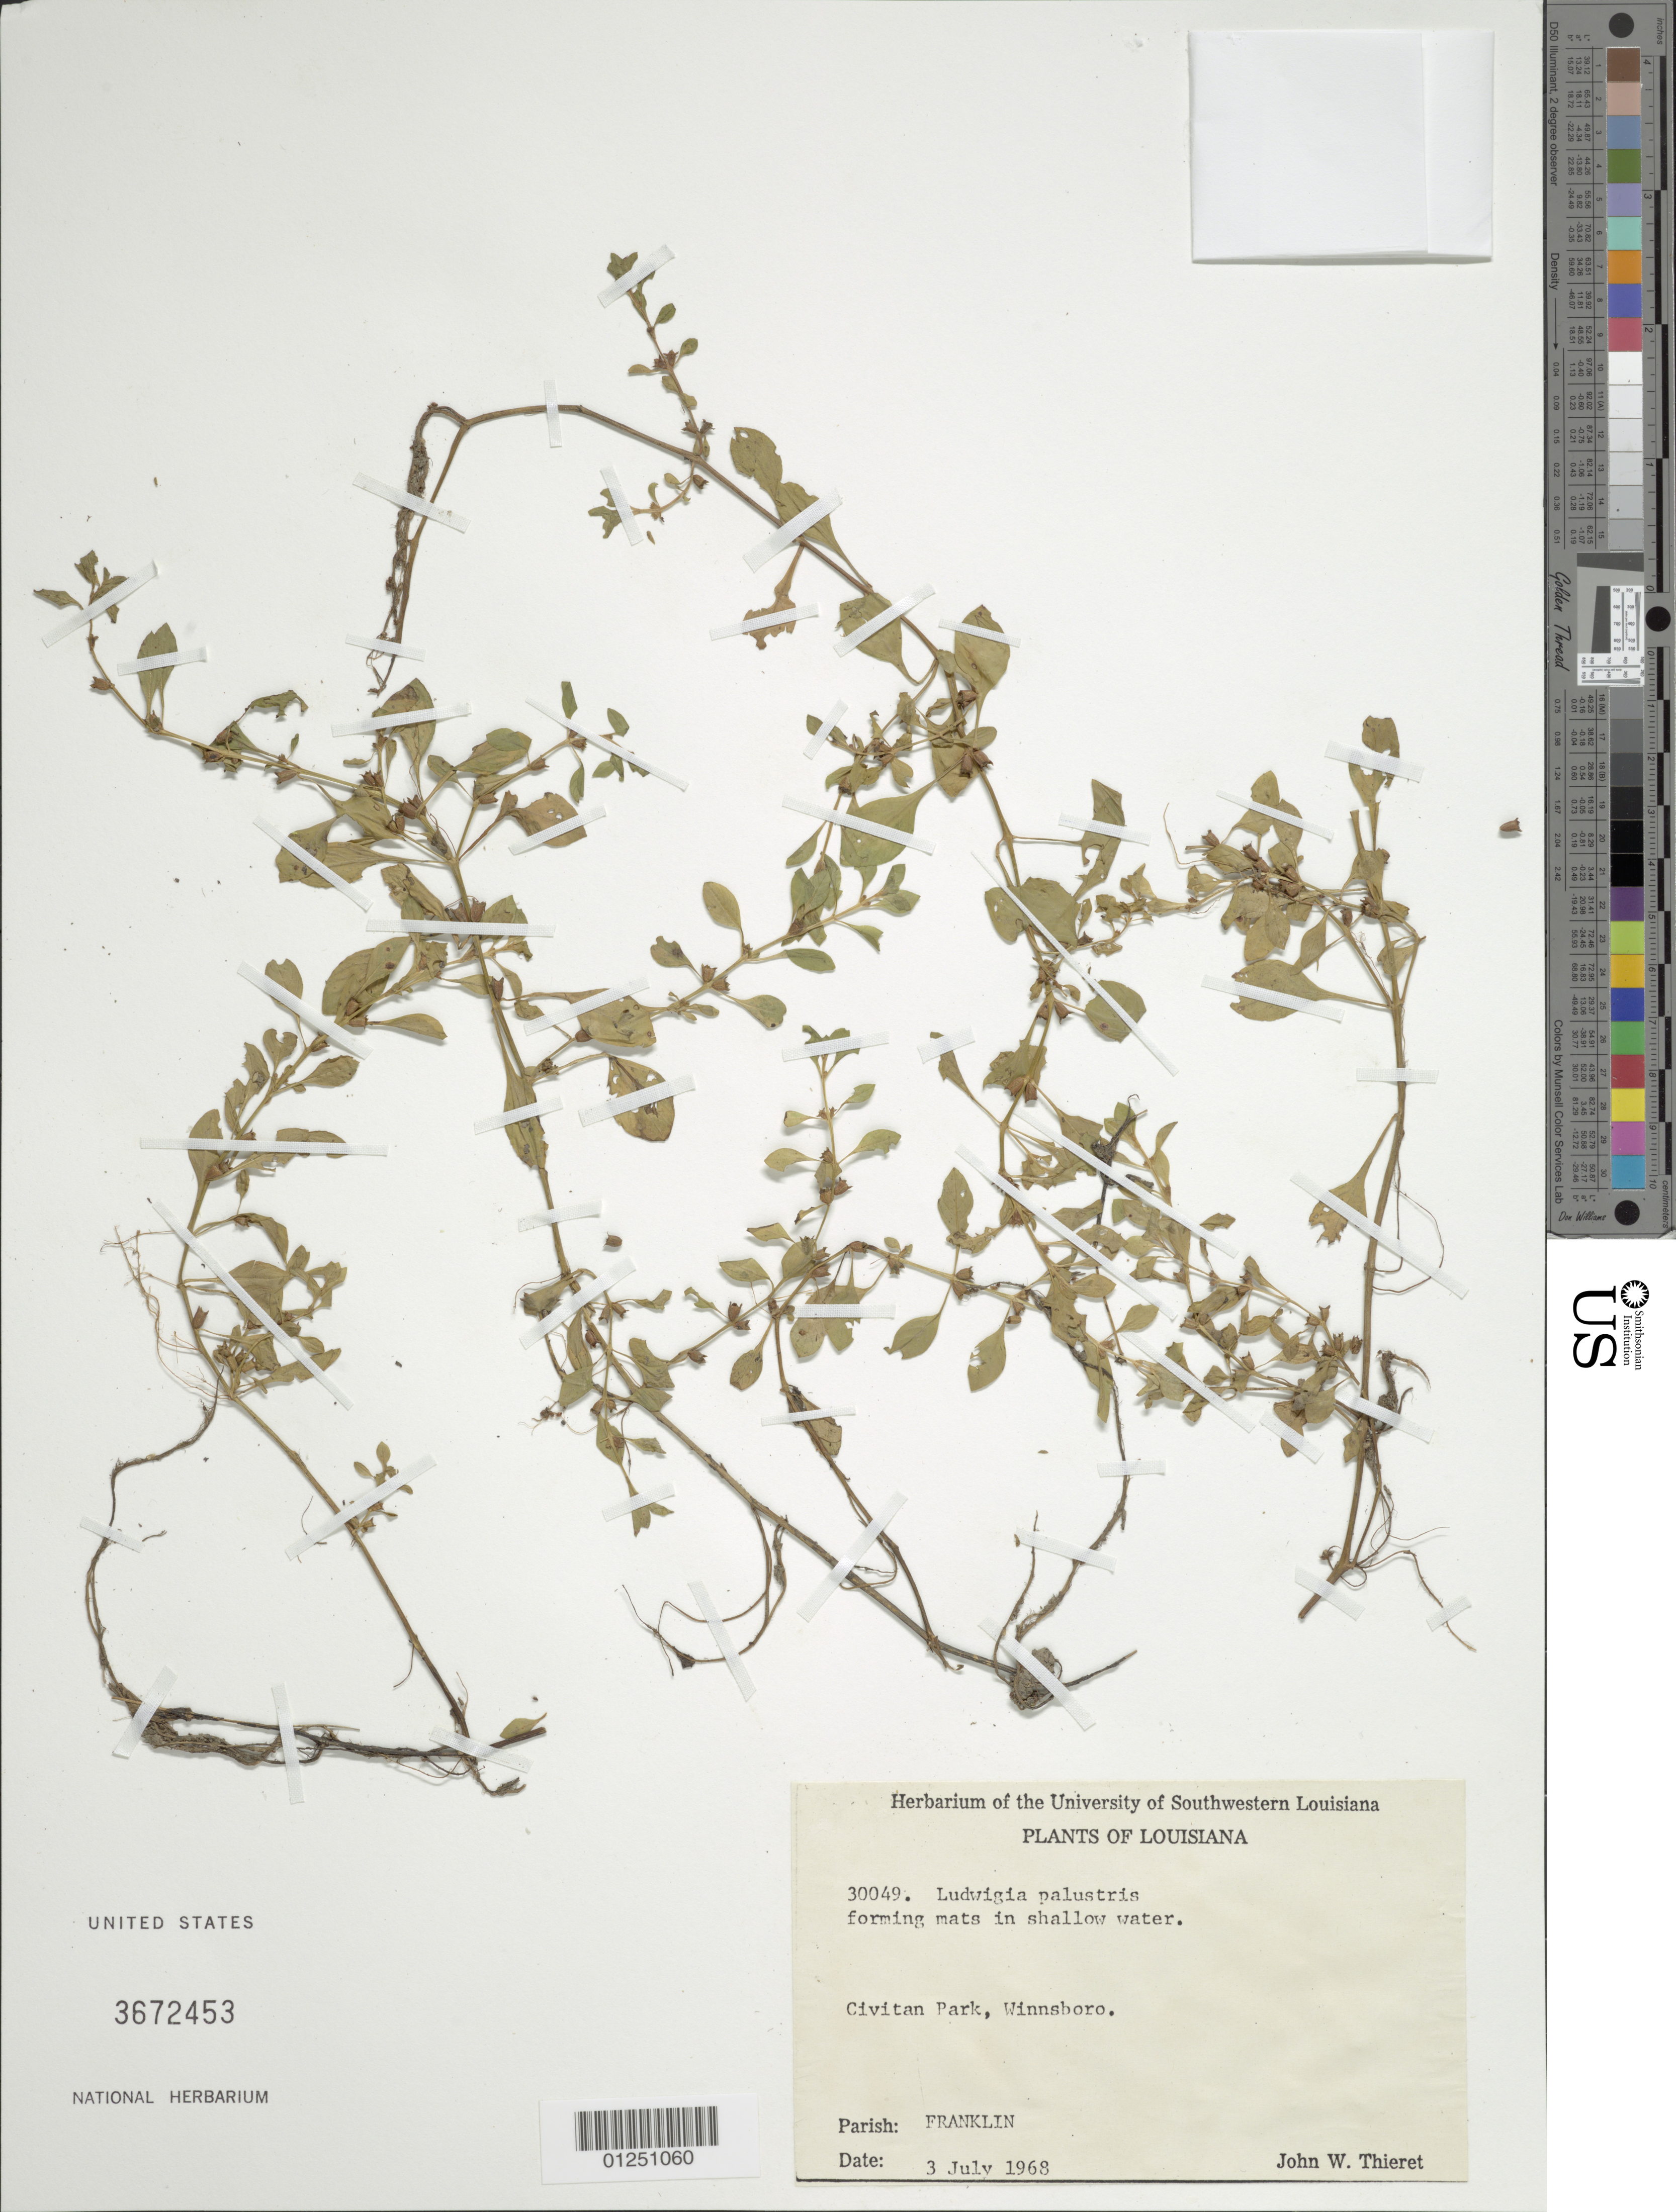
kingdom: Plantae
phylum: Tracheophyta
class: Magnoliopsida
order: Myrtales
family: Onagraceae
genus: Ludwigia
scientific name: Ludwigia palustris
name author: (L.) Elliott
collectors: J. W. Thieret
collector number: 30049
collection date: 1968-07-03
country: United States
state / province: Louisiana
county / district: Franklin Parish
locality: Civitan Park, Winnsboro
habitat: Shallow water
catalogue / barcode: US 3672453